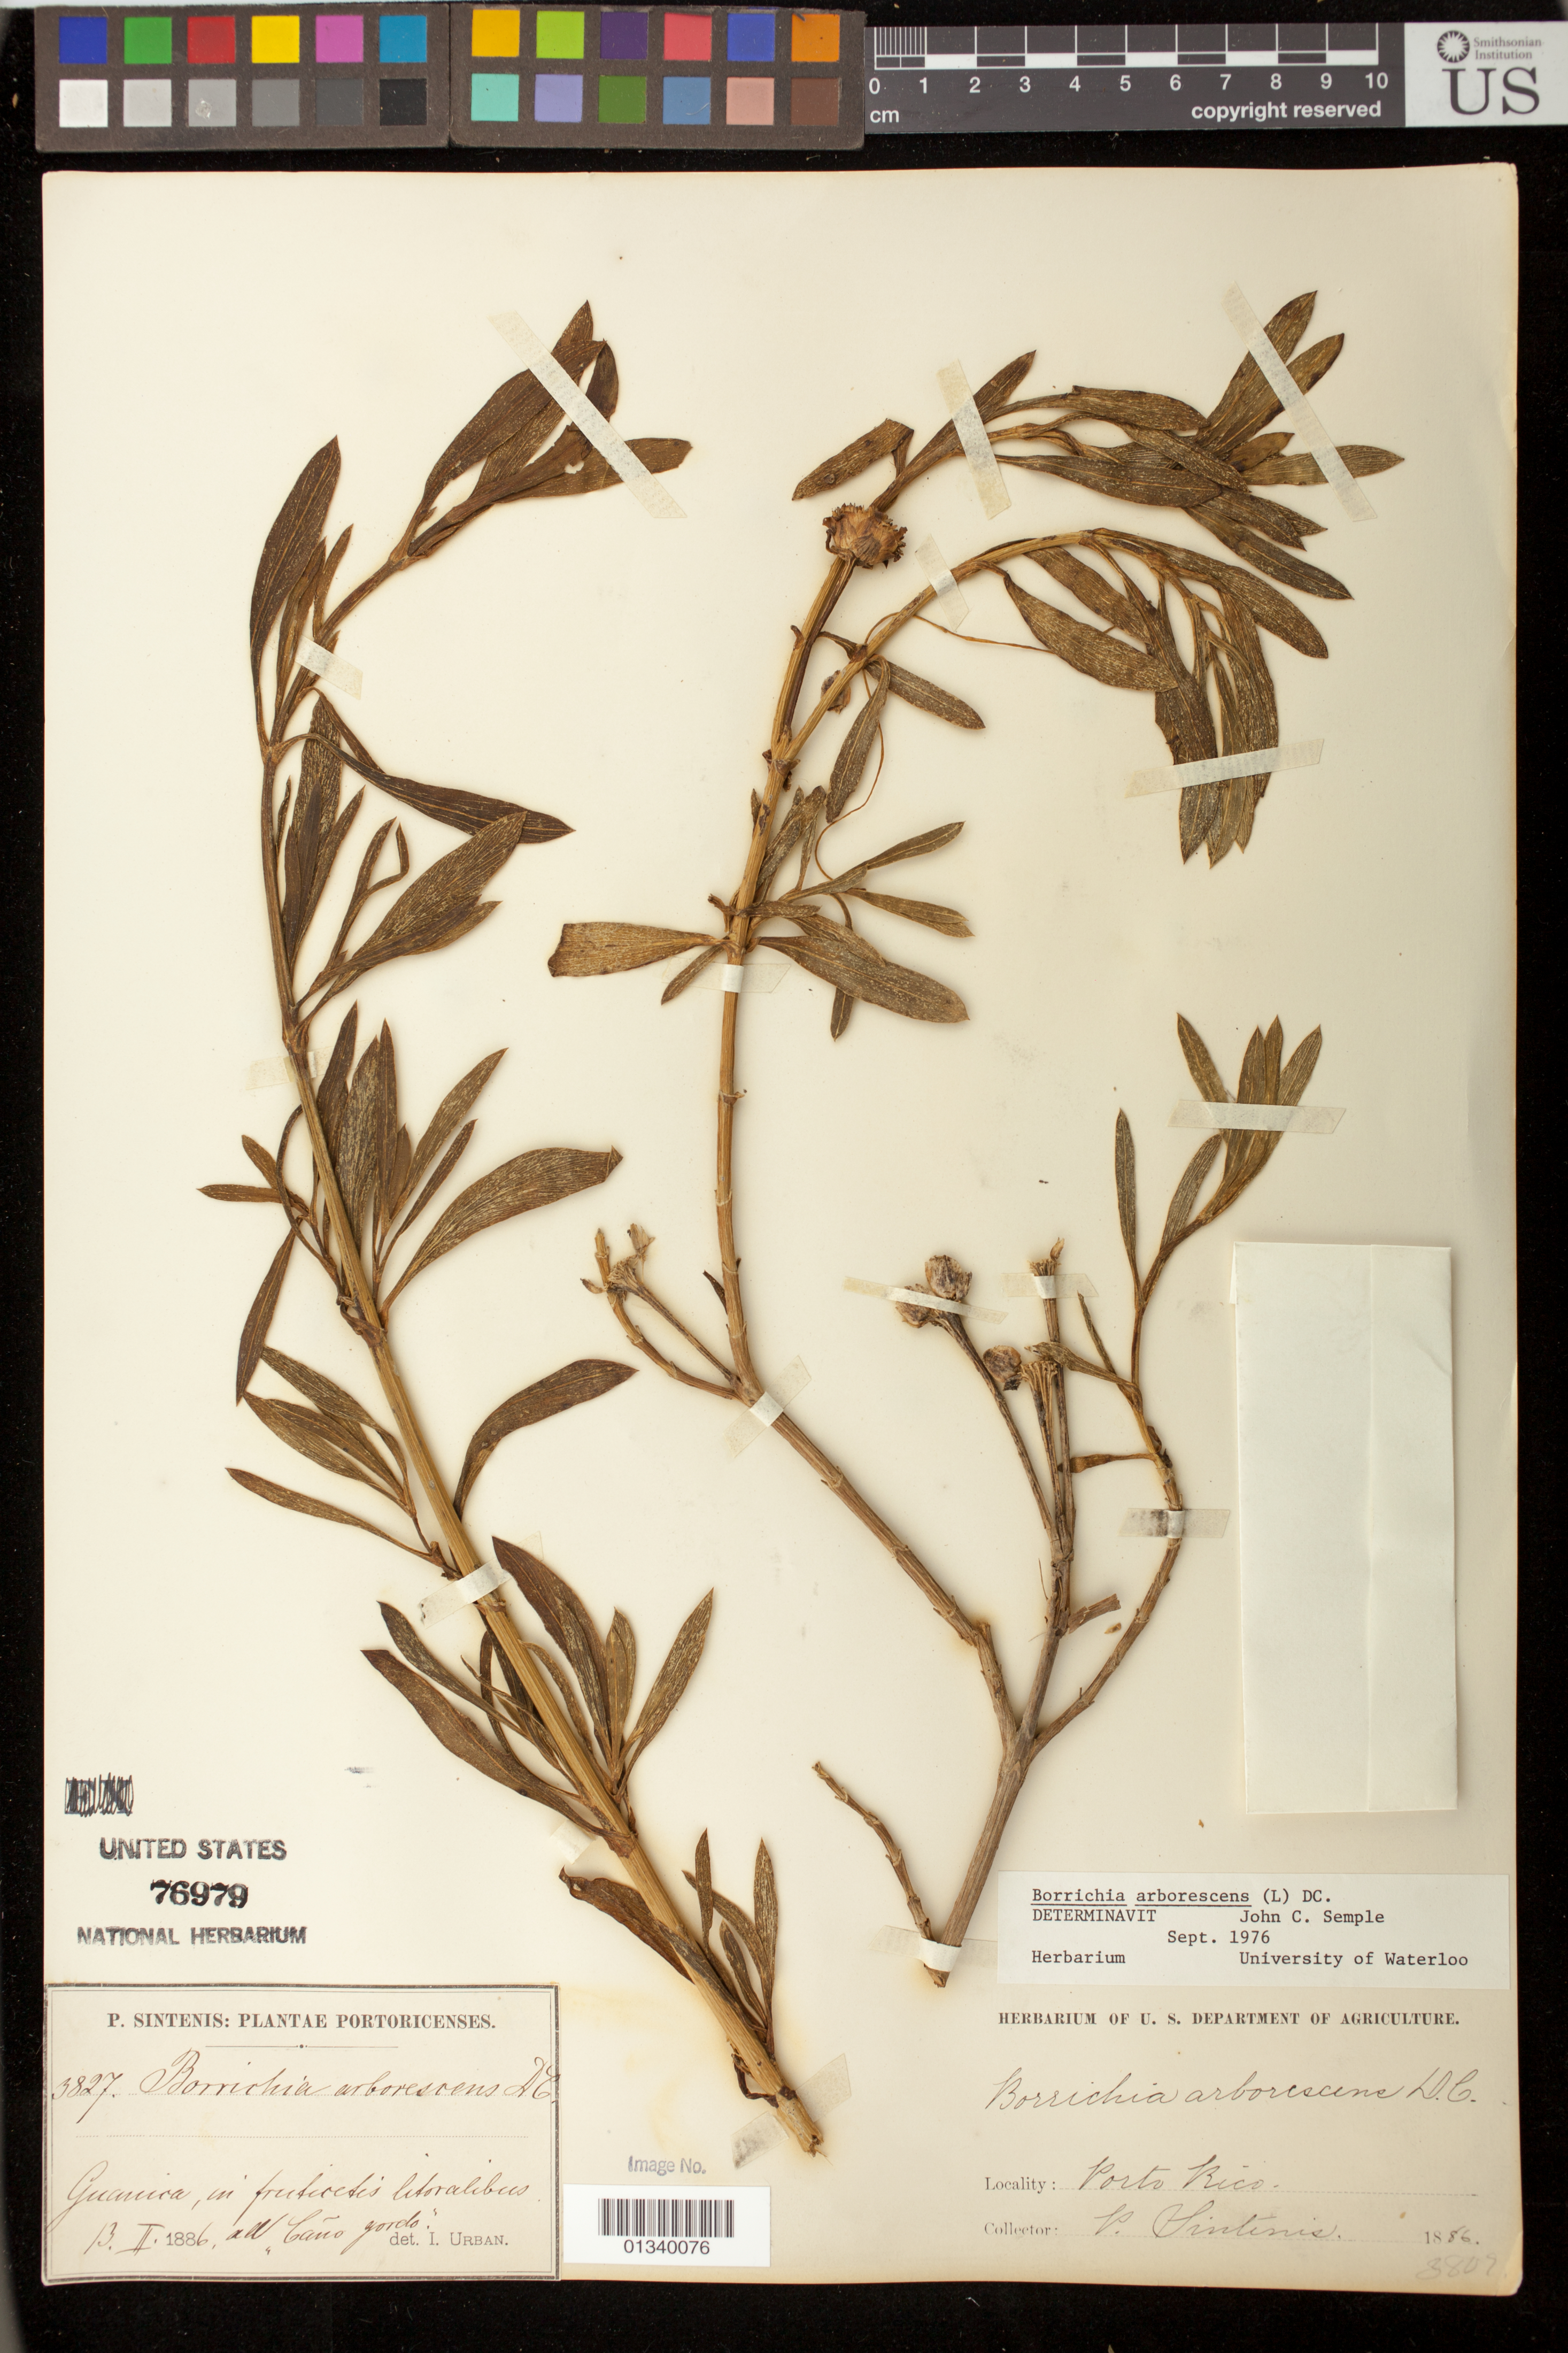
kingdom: Plantae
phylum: Tracheophyta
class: Magnoliopsida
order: Asterales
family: Asteraceae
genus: Borrichia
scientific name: Borrichia arborescens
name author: (L.) DC.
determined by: Semple, J. C.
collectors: P. Sintenis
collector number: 3827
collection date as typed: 13 Feb 1886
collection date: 1886-02-13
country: Puerto Rico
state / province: Guánica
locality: Guanica, in fruticetis litoralibus ad Caño Gordo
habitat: In fruticetis litoralibus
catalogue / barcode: US 76979